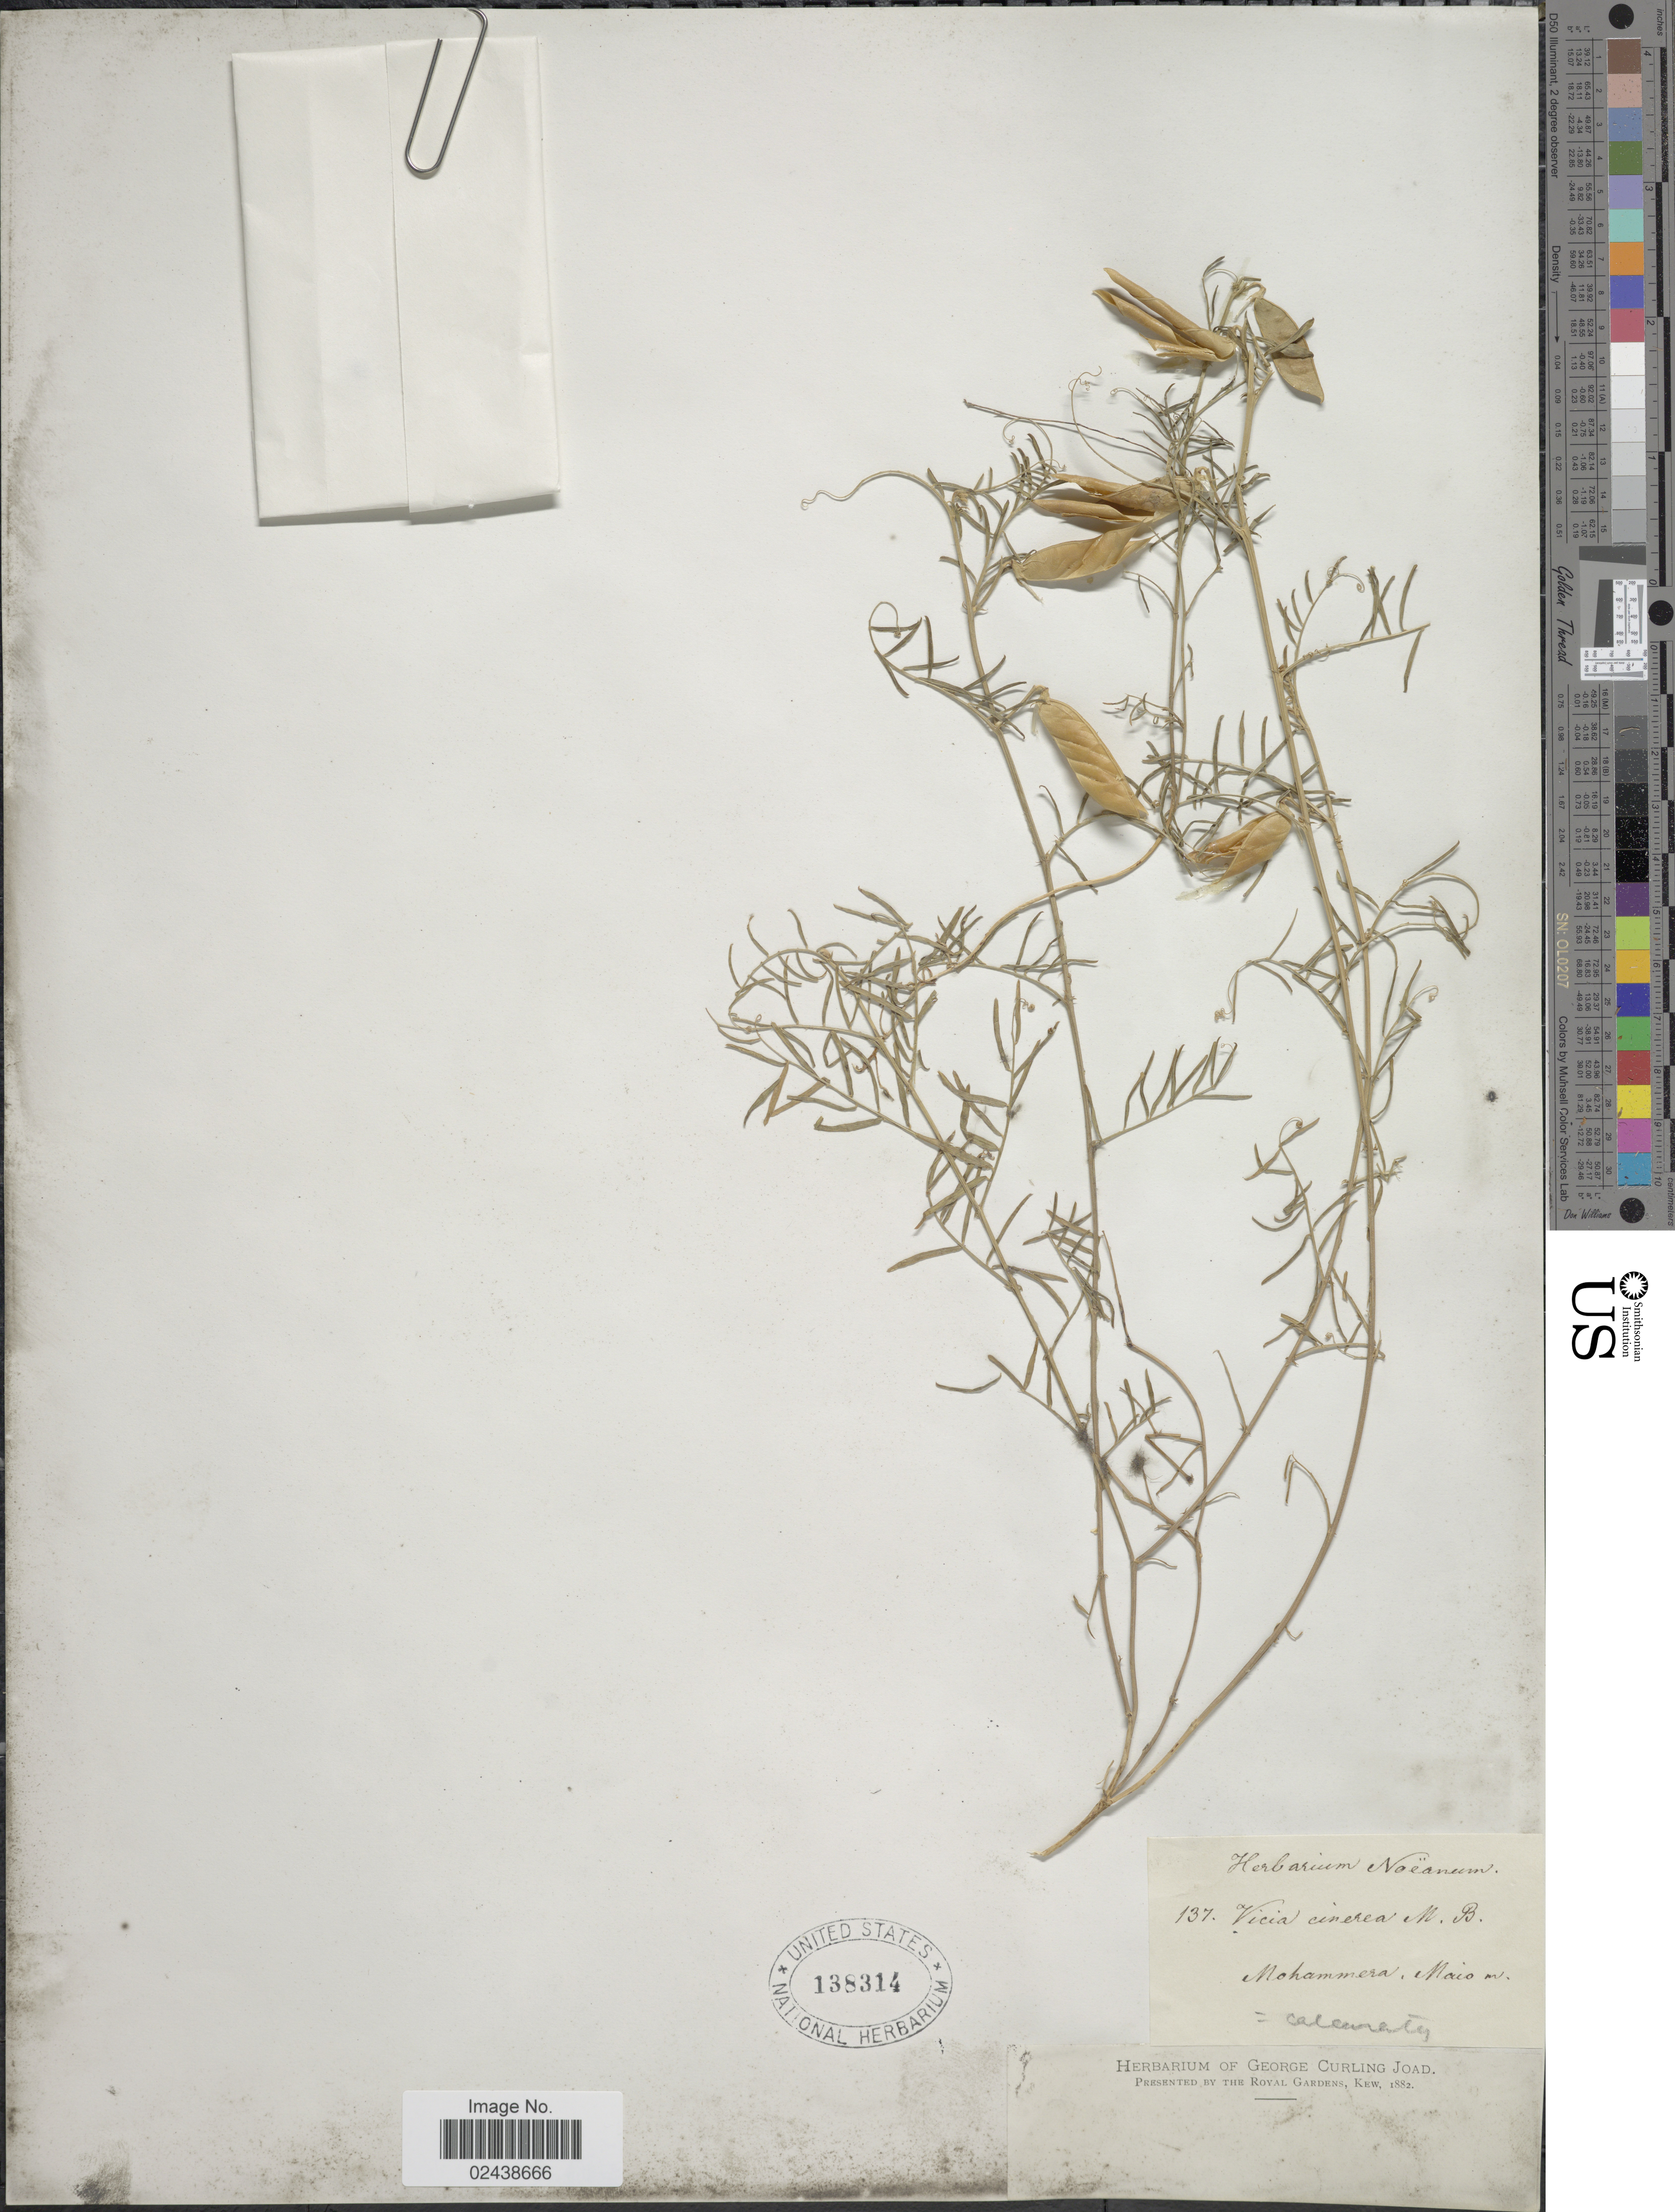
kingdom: Plantae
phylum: Tracheophyta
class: Magnoliopsida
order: Fabales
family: Fabaceae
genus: Vicia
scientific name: Vicia cinerea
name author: M. Bieb.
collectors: ex Herb. Noeanum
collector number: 137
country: Iran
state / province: Khuzestan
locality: Mohammerah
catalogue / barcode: US 138314